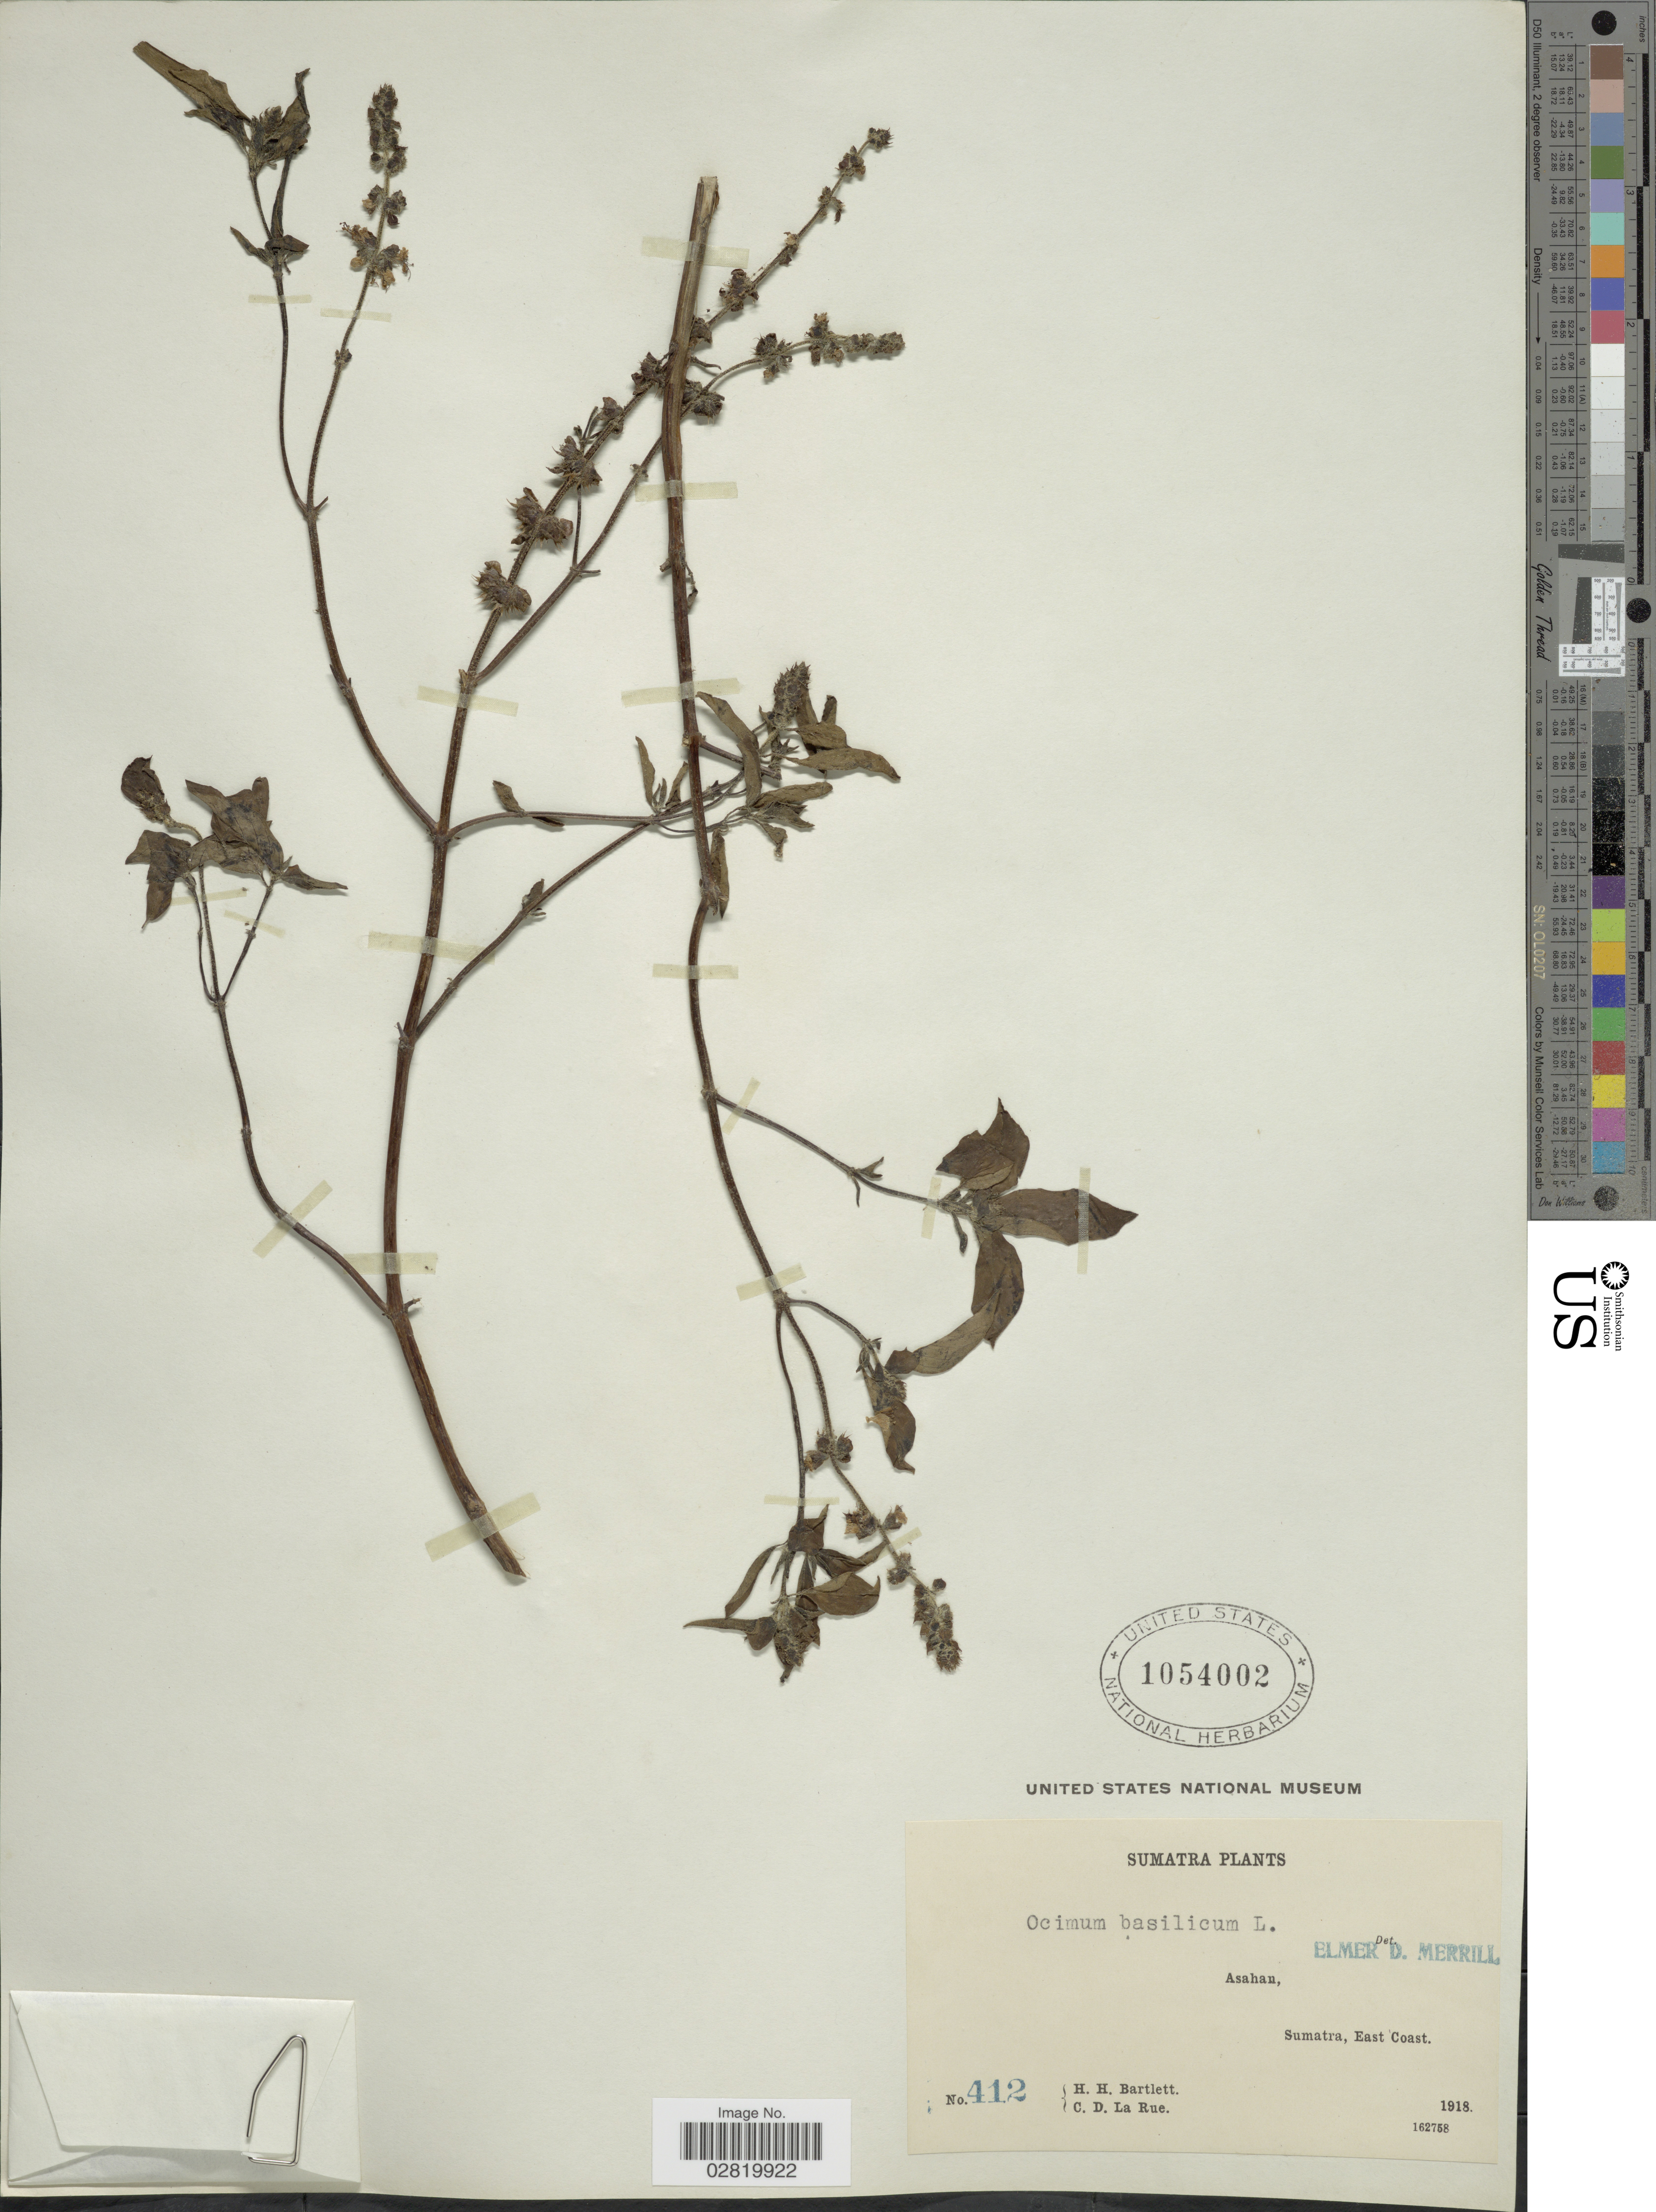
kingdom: Plantae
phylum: Tracheophyta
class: Magnoliopsida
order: Lamiales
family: Lamiaceae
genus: Ocimum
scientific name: Ocimum basilicum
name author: L.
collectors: H. H. Bartlett & C. La Rue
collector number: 412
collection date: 1918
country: Indonesia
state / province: Sumatra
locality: Asahan, Sumatra, East Coast.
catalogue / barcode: US 1054002